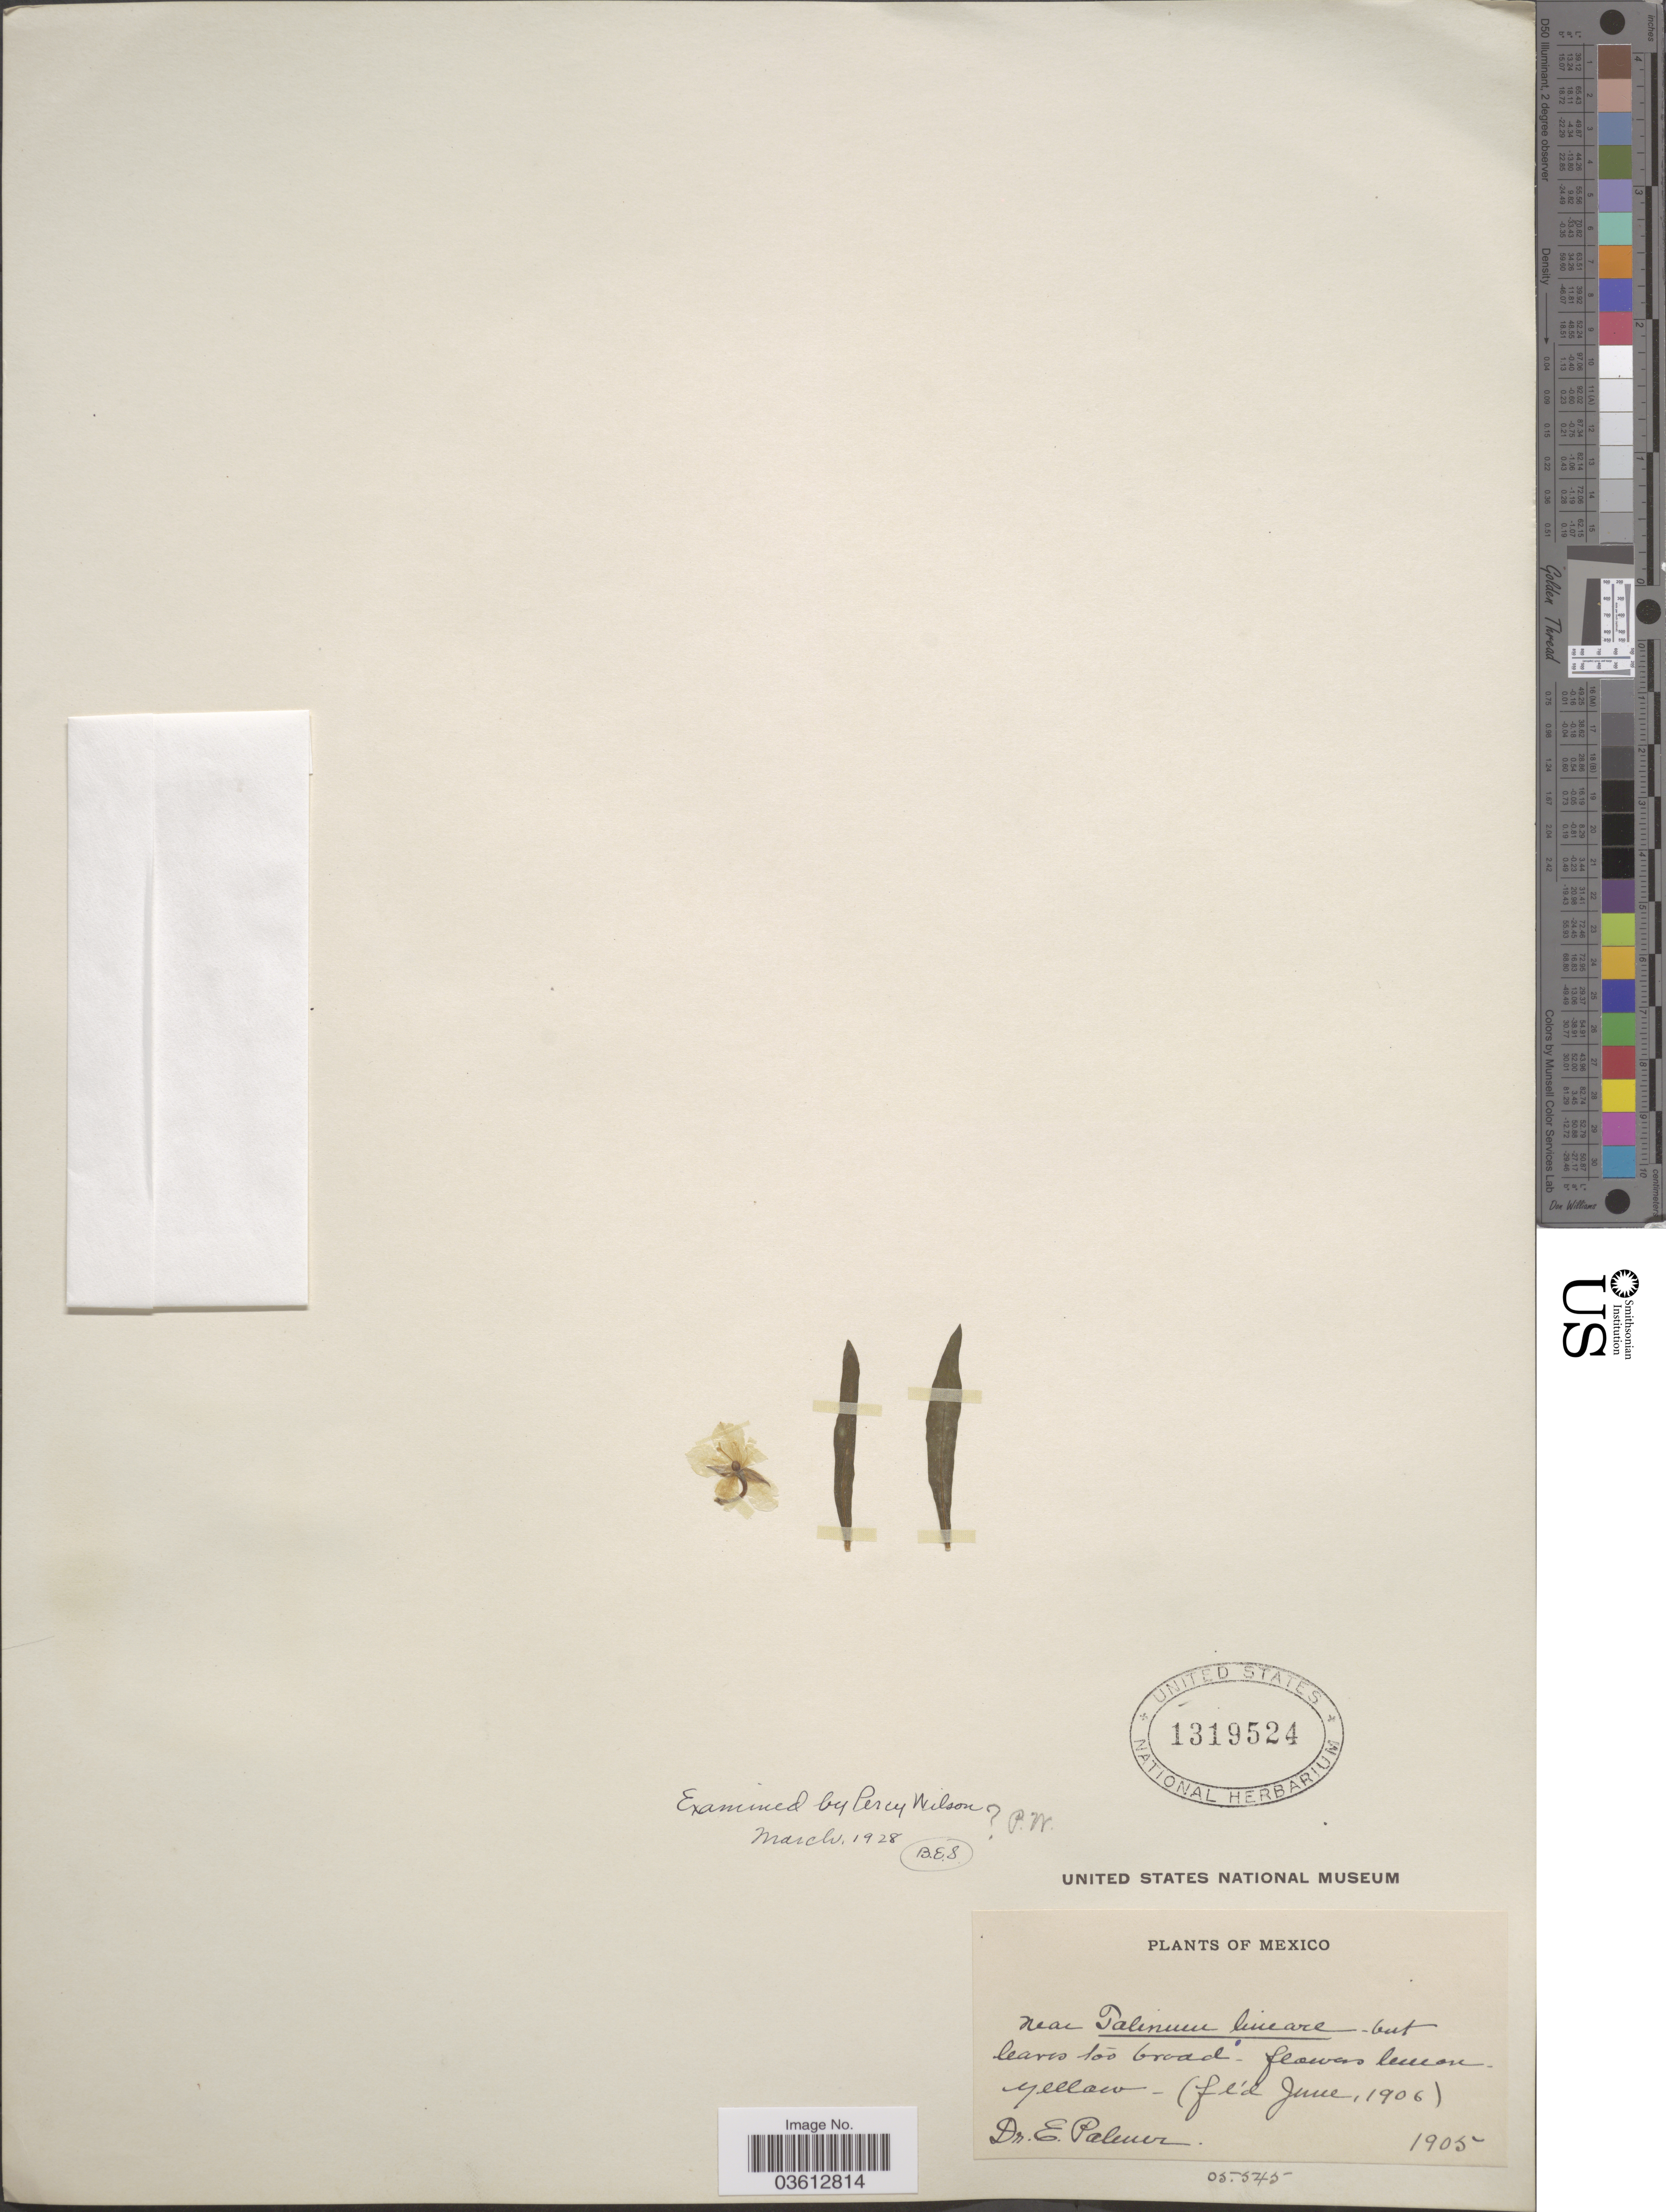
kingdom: Plantae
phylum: Tracheophyta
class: Magnoliopsida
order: Caryophyllales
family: Talinaceae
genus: Talinum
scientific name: Talinum lineare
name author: Kunth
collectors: E. Palmer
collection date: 1905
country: Mexico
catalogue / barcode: US 1319524